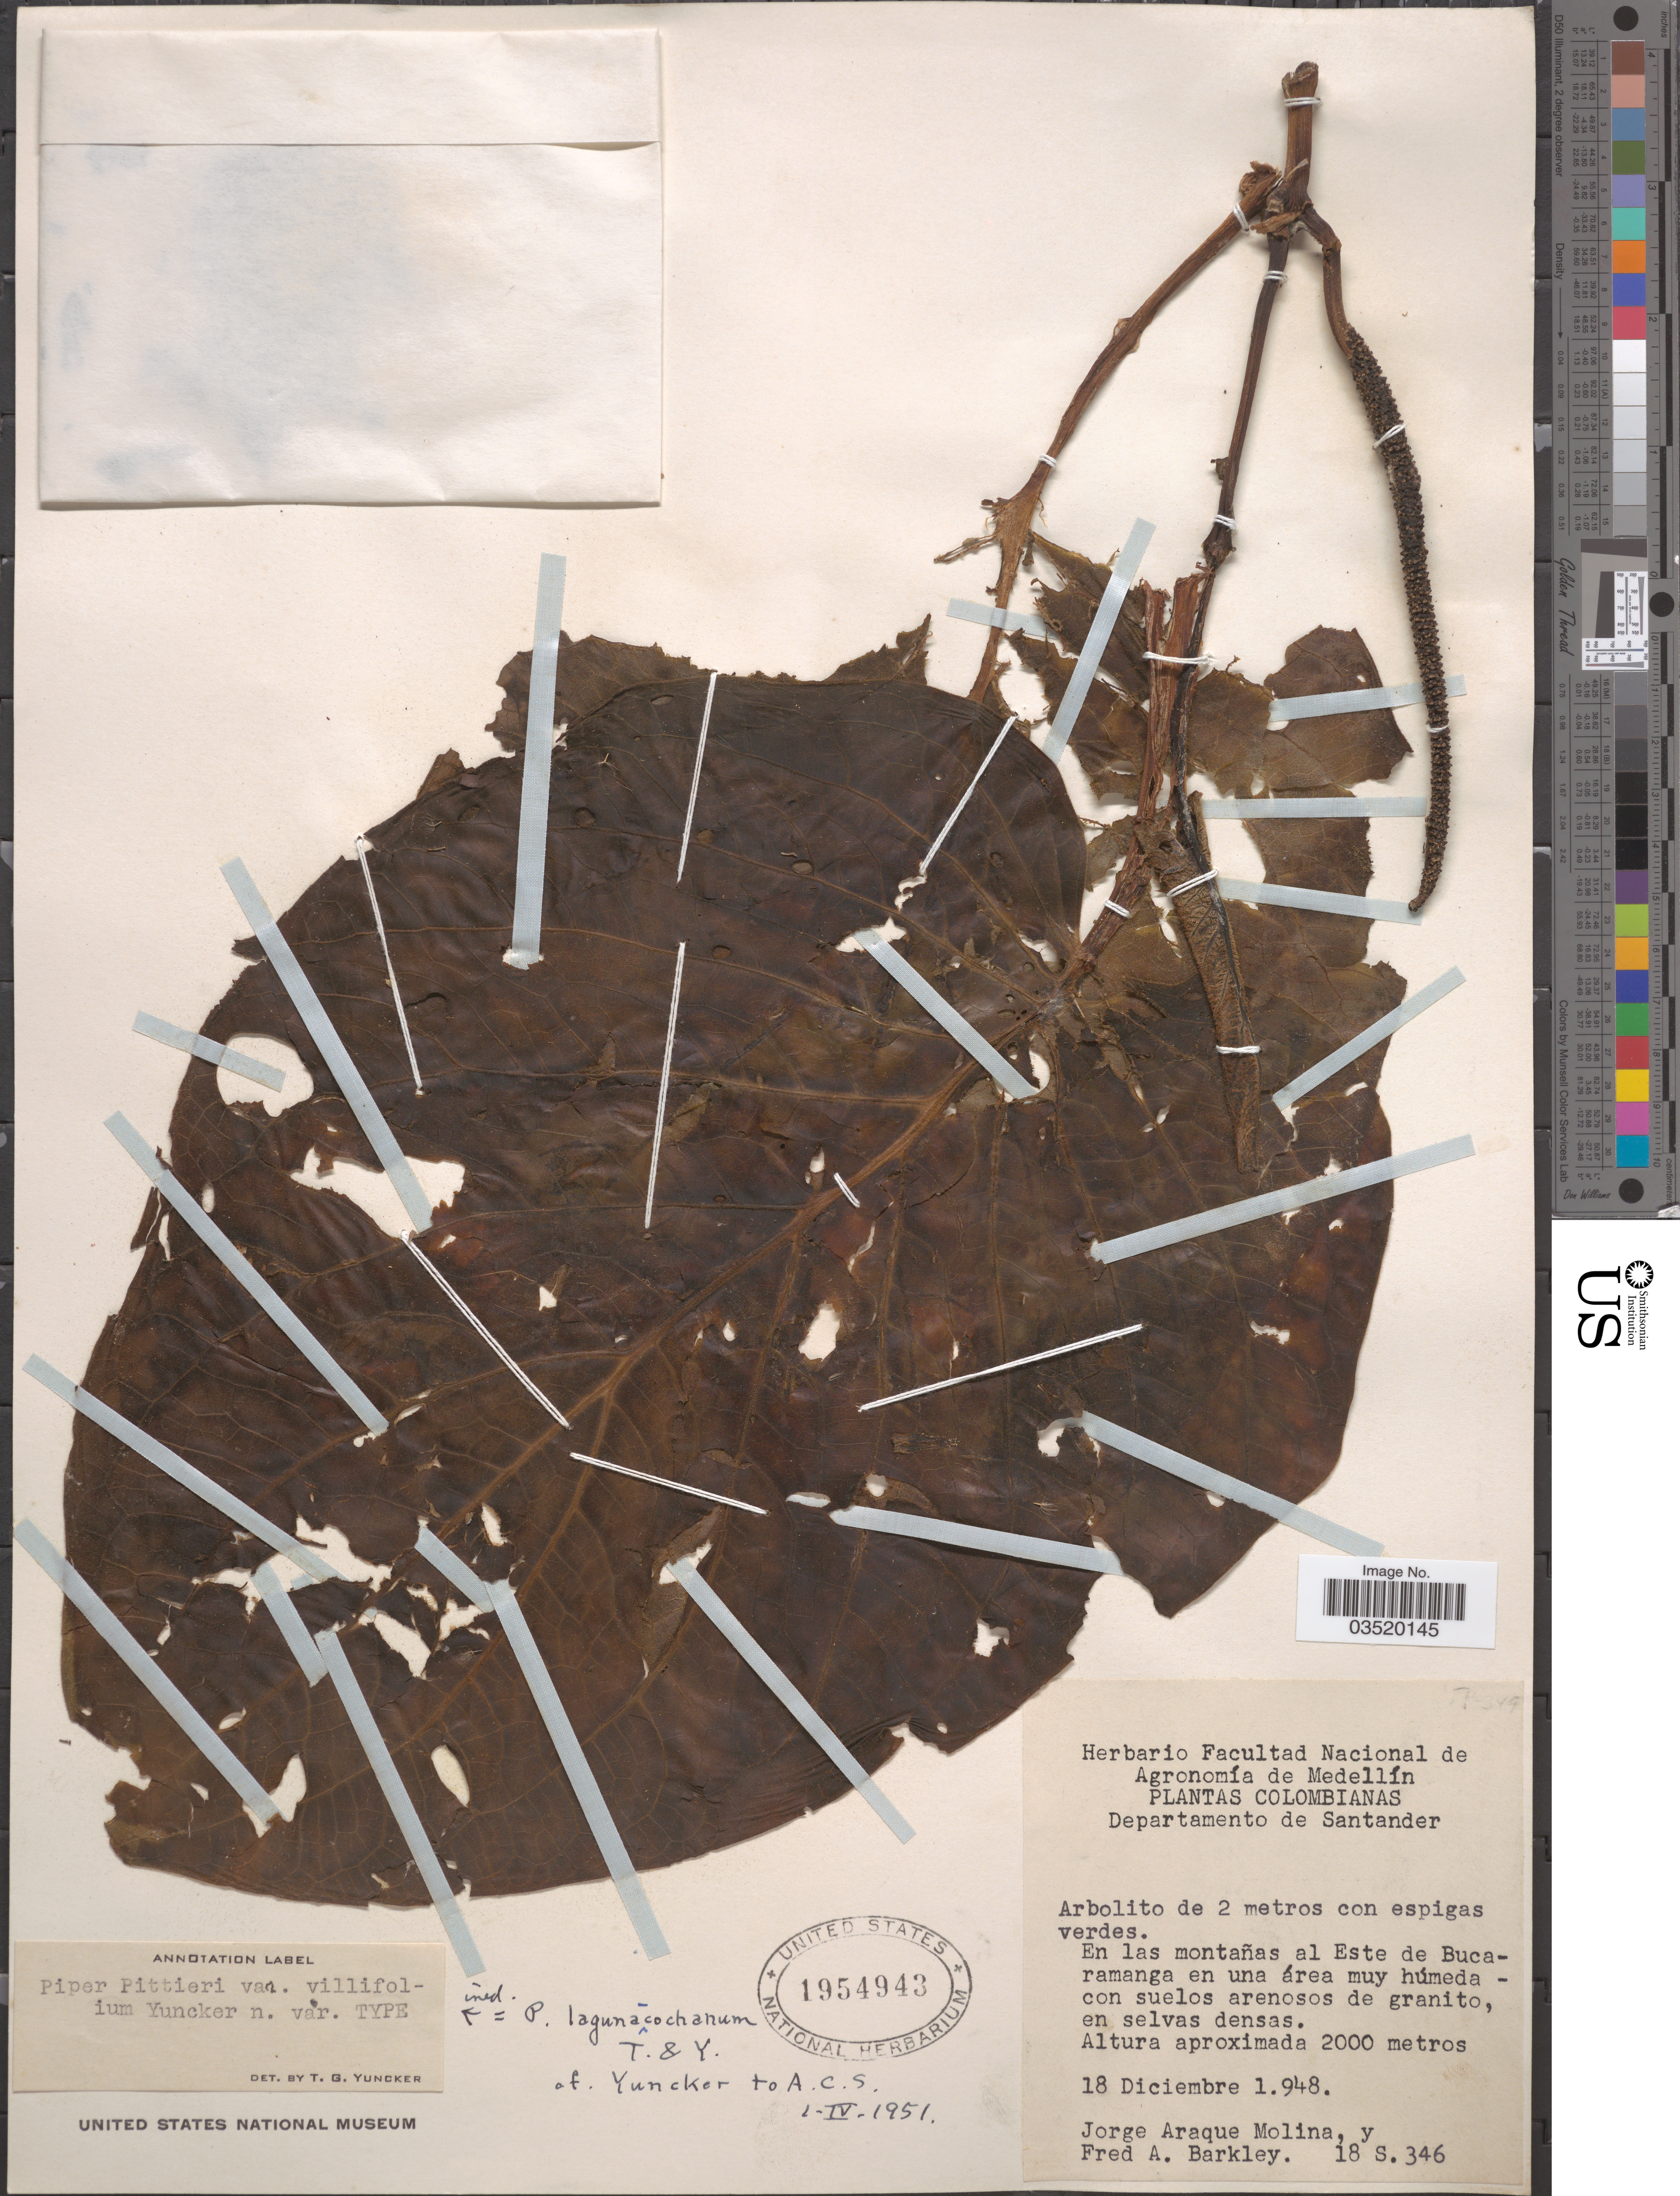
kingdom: Plantae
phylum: Tracheophyta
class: Magnoliopsida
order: Piperales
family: Piperaceae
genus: Piper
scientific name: Piper laguna-cochanum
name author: Trel. & Yunck.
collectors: J. Araque Molina & F. A. Barkley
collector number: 18S346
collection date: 1948-12-18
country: Colombia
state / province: Santander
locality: Departamento de Santander. En las montañas al Este de Bucaramanga en una área muy húmeda-con suelos arenosos de granito.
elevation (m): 2000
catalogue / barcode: US 1954943